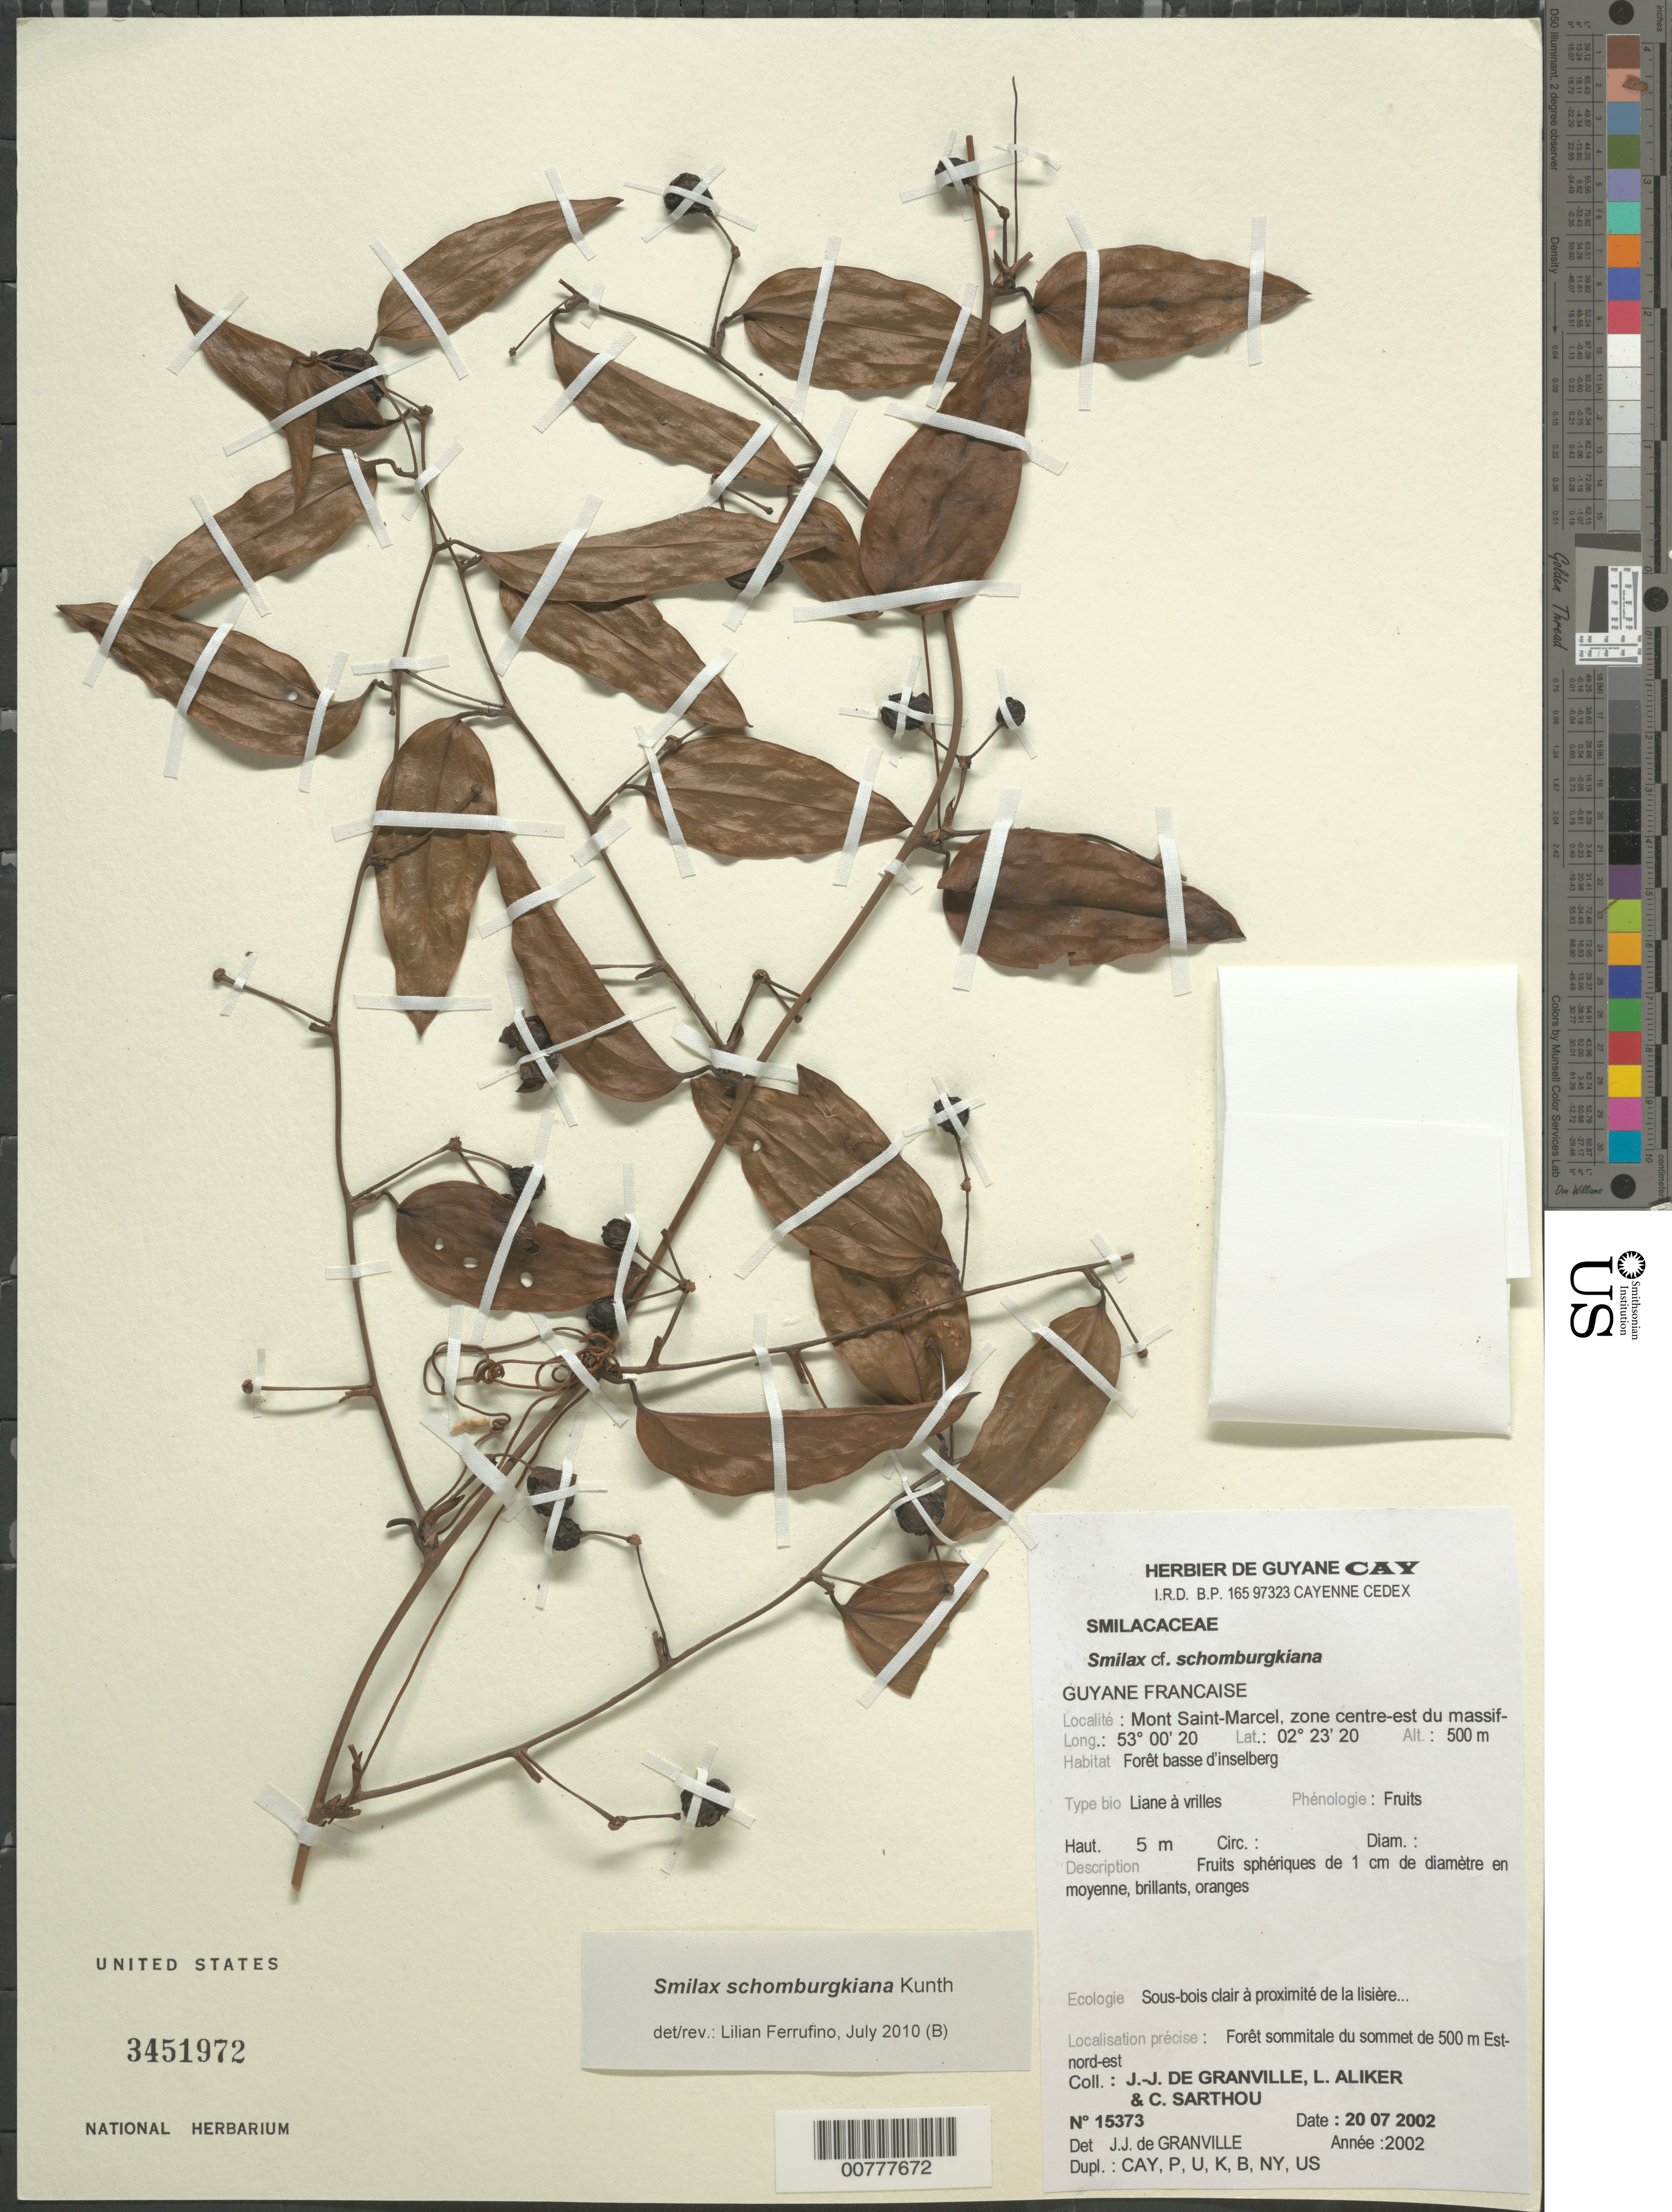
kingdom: Plantae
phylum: Tracheophyta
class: Liliopsida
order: Liliales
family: Smilacaceae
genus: Smilax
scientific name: Smilax schomburgkiana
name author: Kunth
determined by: Granville, J. J. de, (CAY), Institut de Recherche pour le Developpement (IRD) (FRENCH GUIANA)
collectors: J.-J. de Granville, L. Aliker & C. Sarthou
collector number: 15373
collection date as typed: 20-Jul-02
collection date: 2002-07-20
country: French Guiana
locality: Mont Saint-Marcel, zone Centre-Est du massif, Bassin de l'Yaloupi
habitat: Forêt basse d'inselberg, sous-bois clair a proximite de la lisière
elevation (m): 500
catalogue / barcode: US 3451972